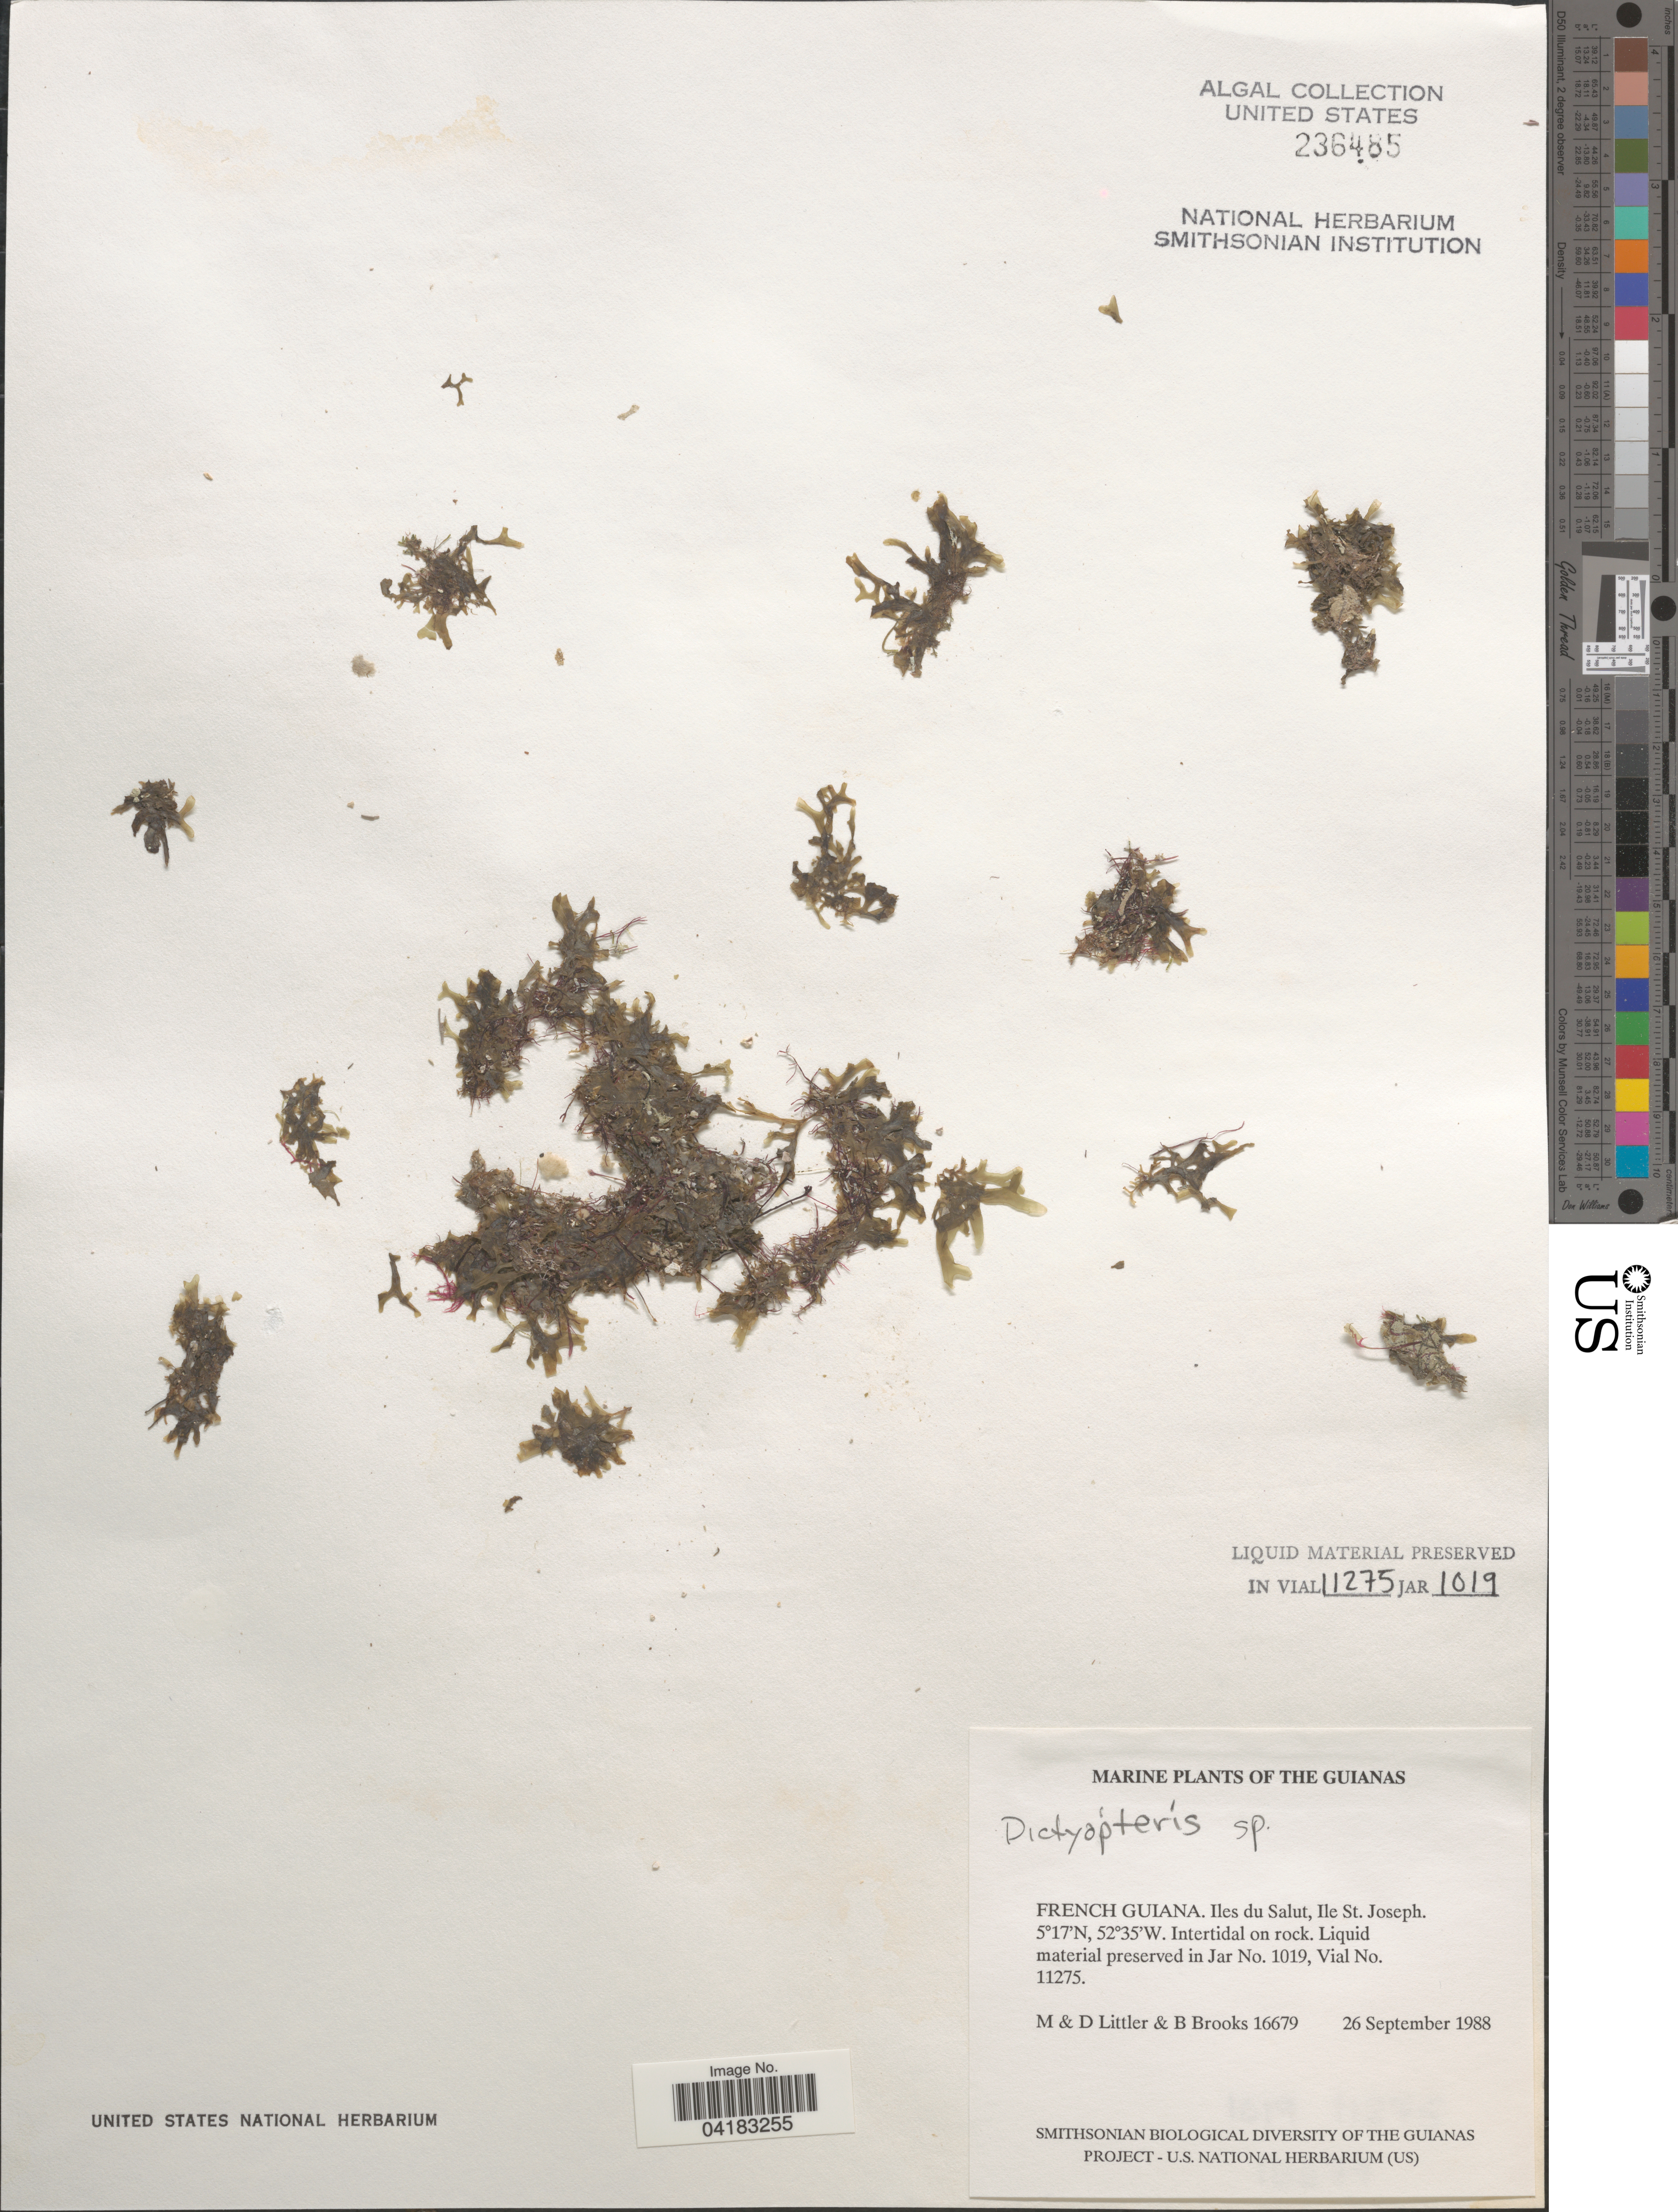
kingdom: Chromista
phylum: Ochrophyta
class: Phaeophyceae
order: Dictyotales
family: Dictyotaceae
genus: Dictyopteris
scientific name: Dictyopteris sp.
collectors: M. Littler, D. S. Littler & B. Brooks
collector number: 16679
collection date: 1988-09-26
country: French Guiana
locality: The Guianas. Iles du Salut, Ile St. Joseph.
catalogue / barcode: US 236485